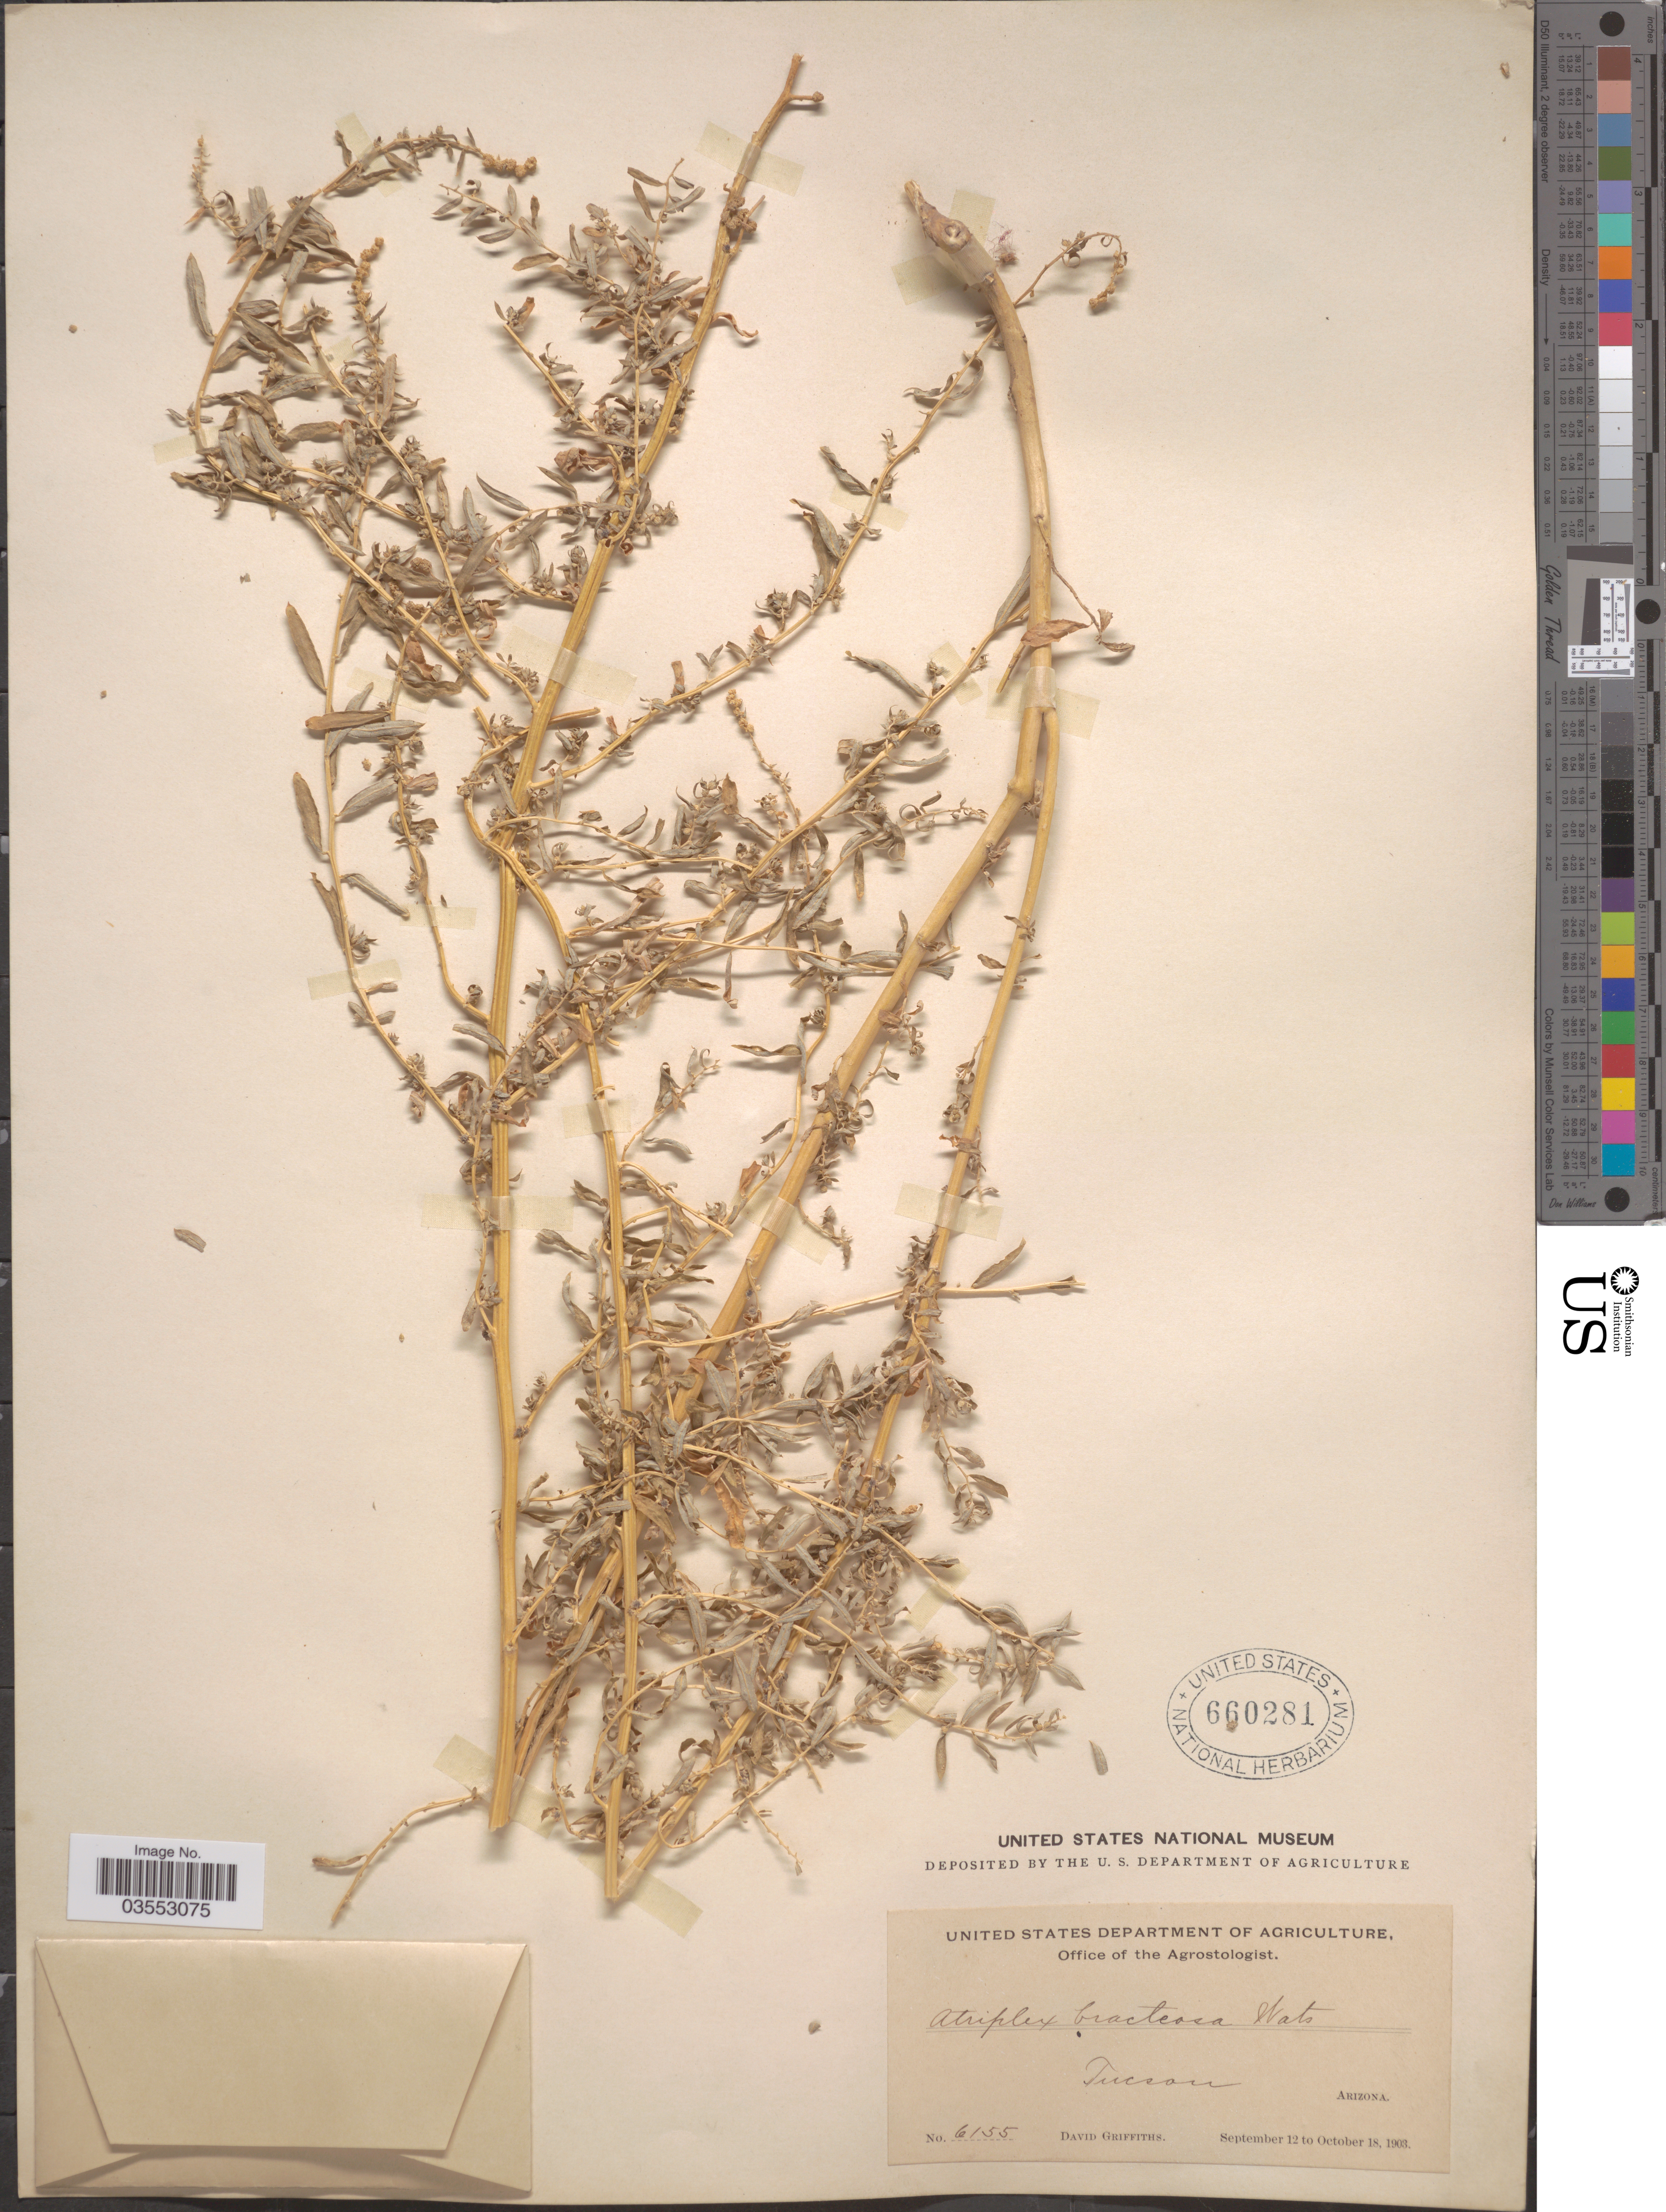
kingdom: Plantae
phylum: Tracheophyta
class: Magnoliopsida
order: Caryophyllales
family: Amaranthaceae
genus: Atriplex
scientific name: Atriplex wrightii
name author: S. Watson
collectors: D. Griffiths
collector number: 6155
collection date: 1903-09-12/1903-10-18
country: United States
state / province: Arizona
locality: Tucson.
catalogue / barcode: US 660281